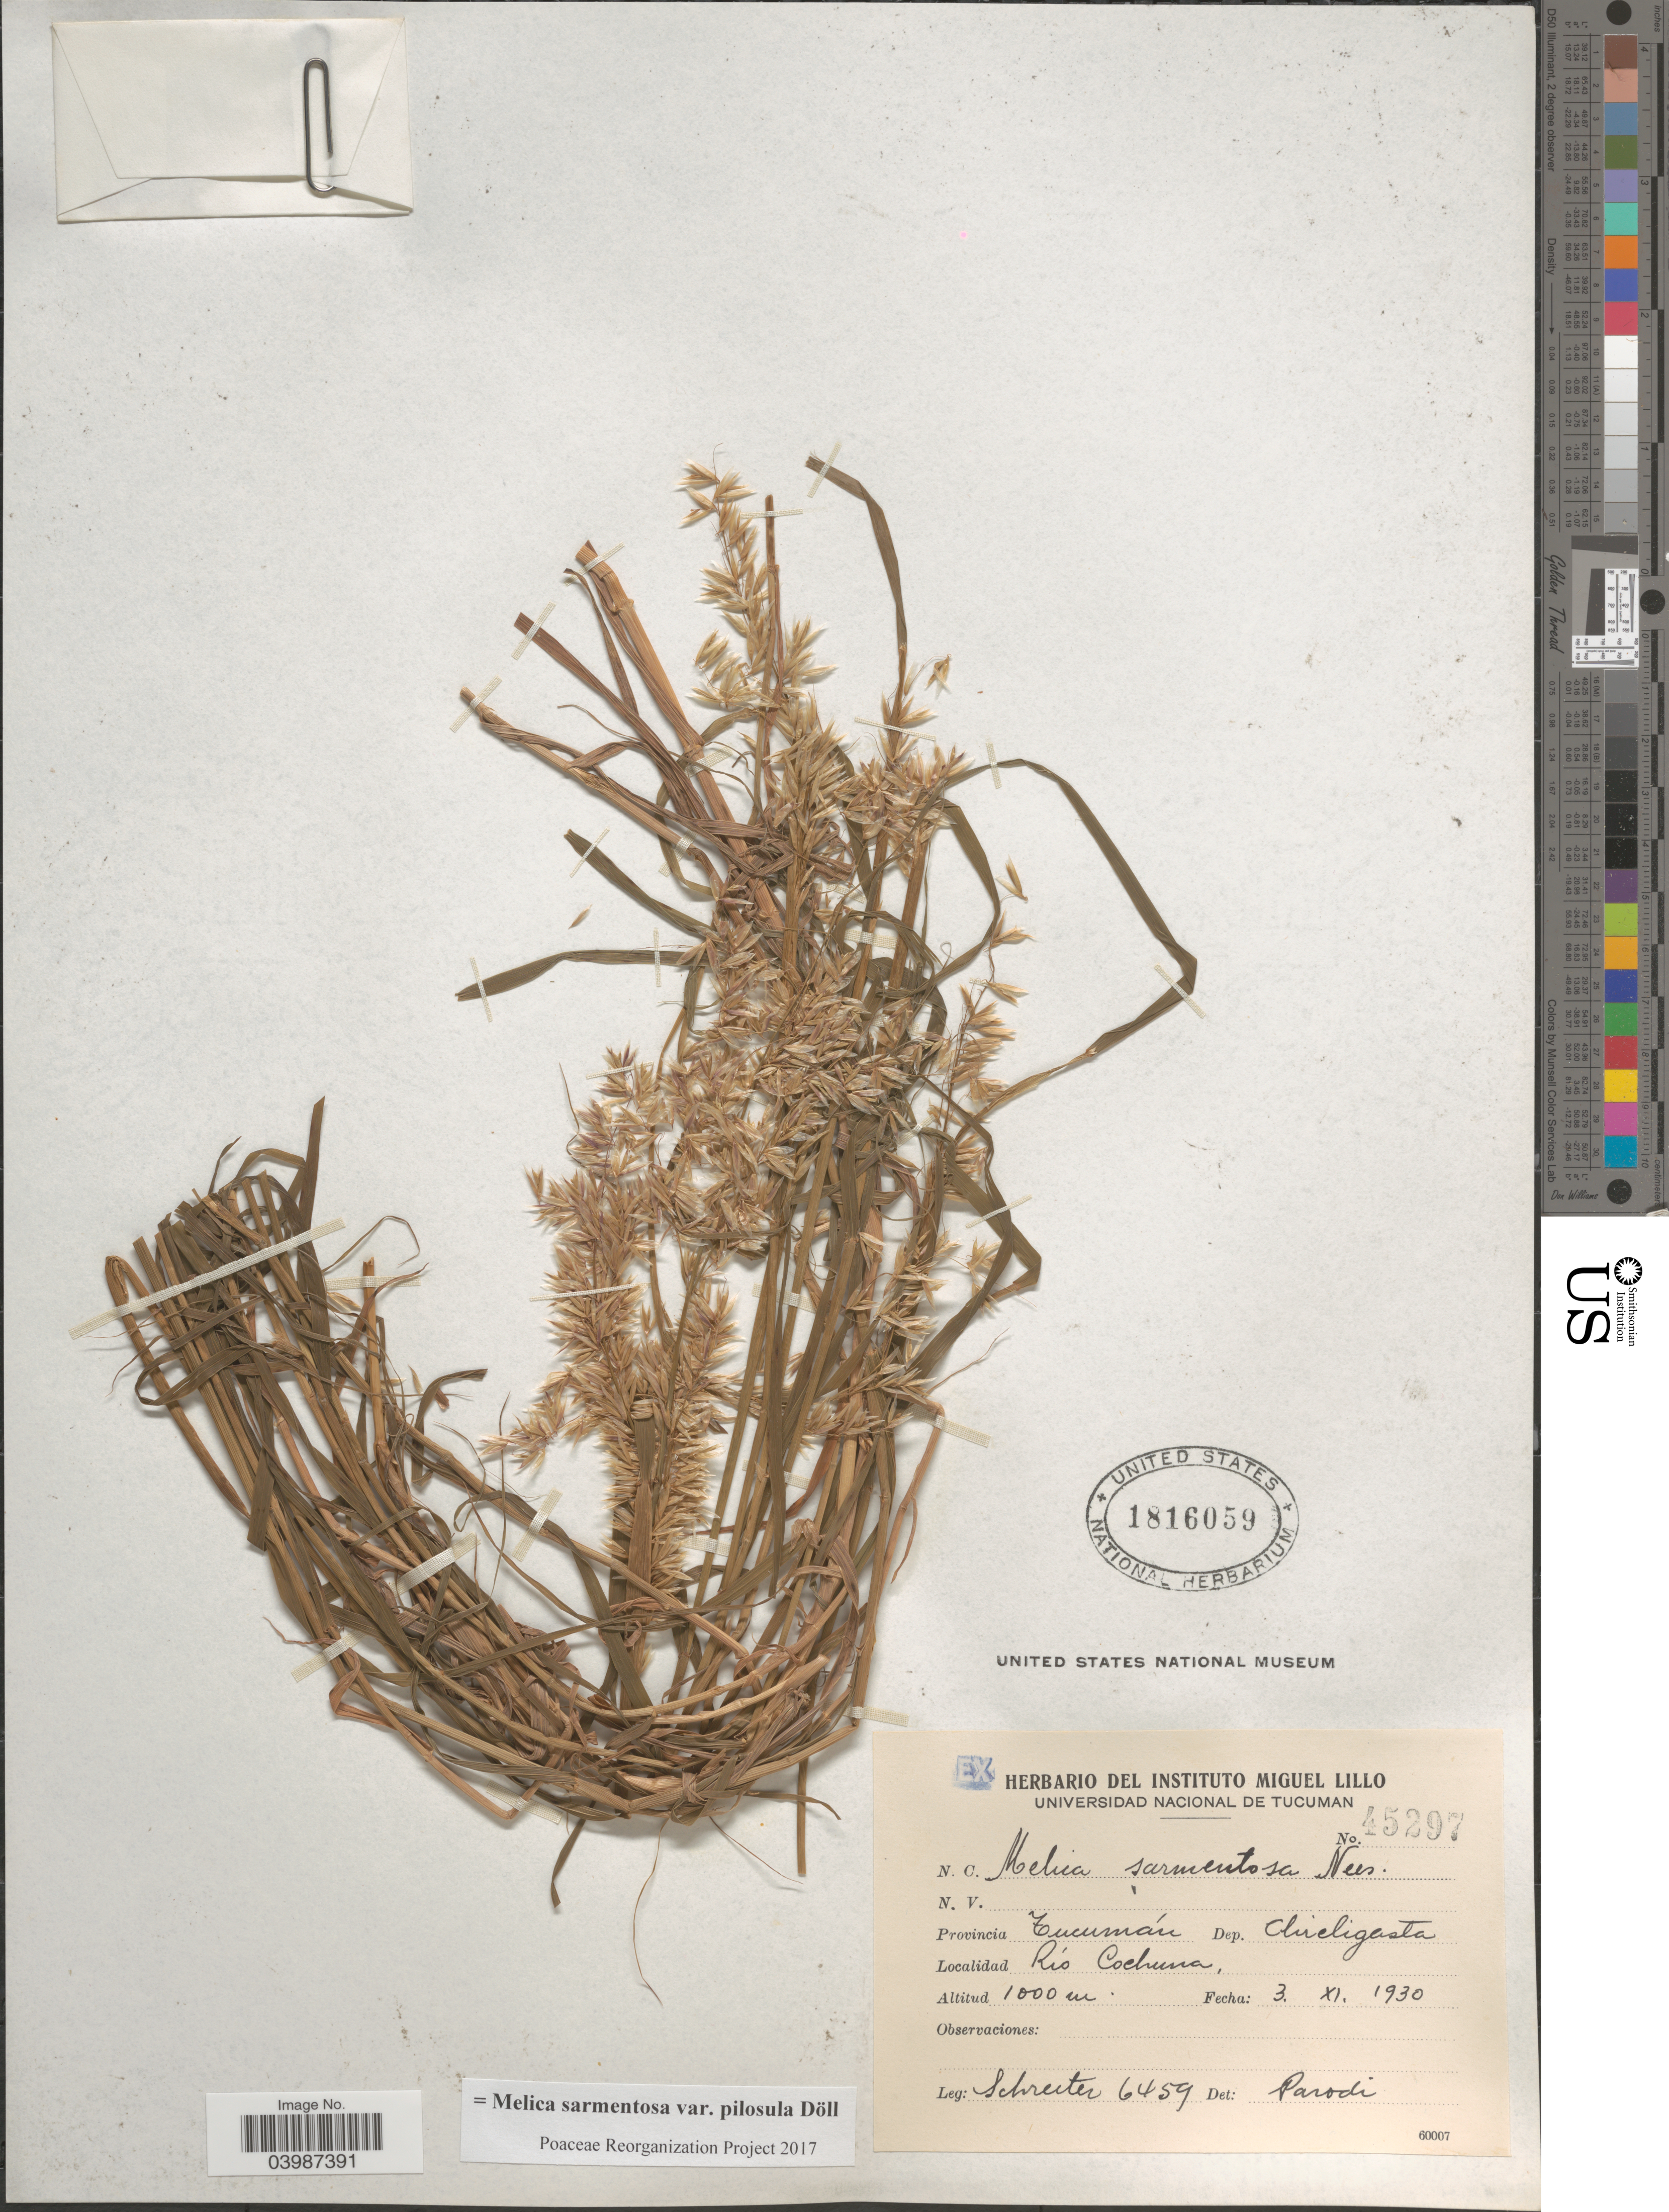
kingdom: Plantae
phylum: Tracheophyta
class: Liliopsida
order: Poales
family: Poaceae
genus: Melica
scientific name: Melica sarmentosa var. pilosula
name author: Döll in Mart.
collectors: -. Schreiter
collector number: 6459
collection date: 1930-11-03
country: Argentina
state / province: Tucuman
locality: Dep. Chicligasta. Río Cochuna.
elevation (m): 1000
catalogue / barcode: US 1816059